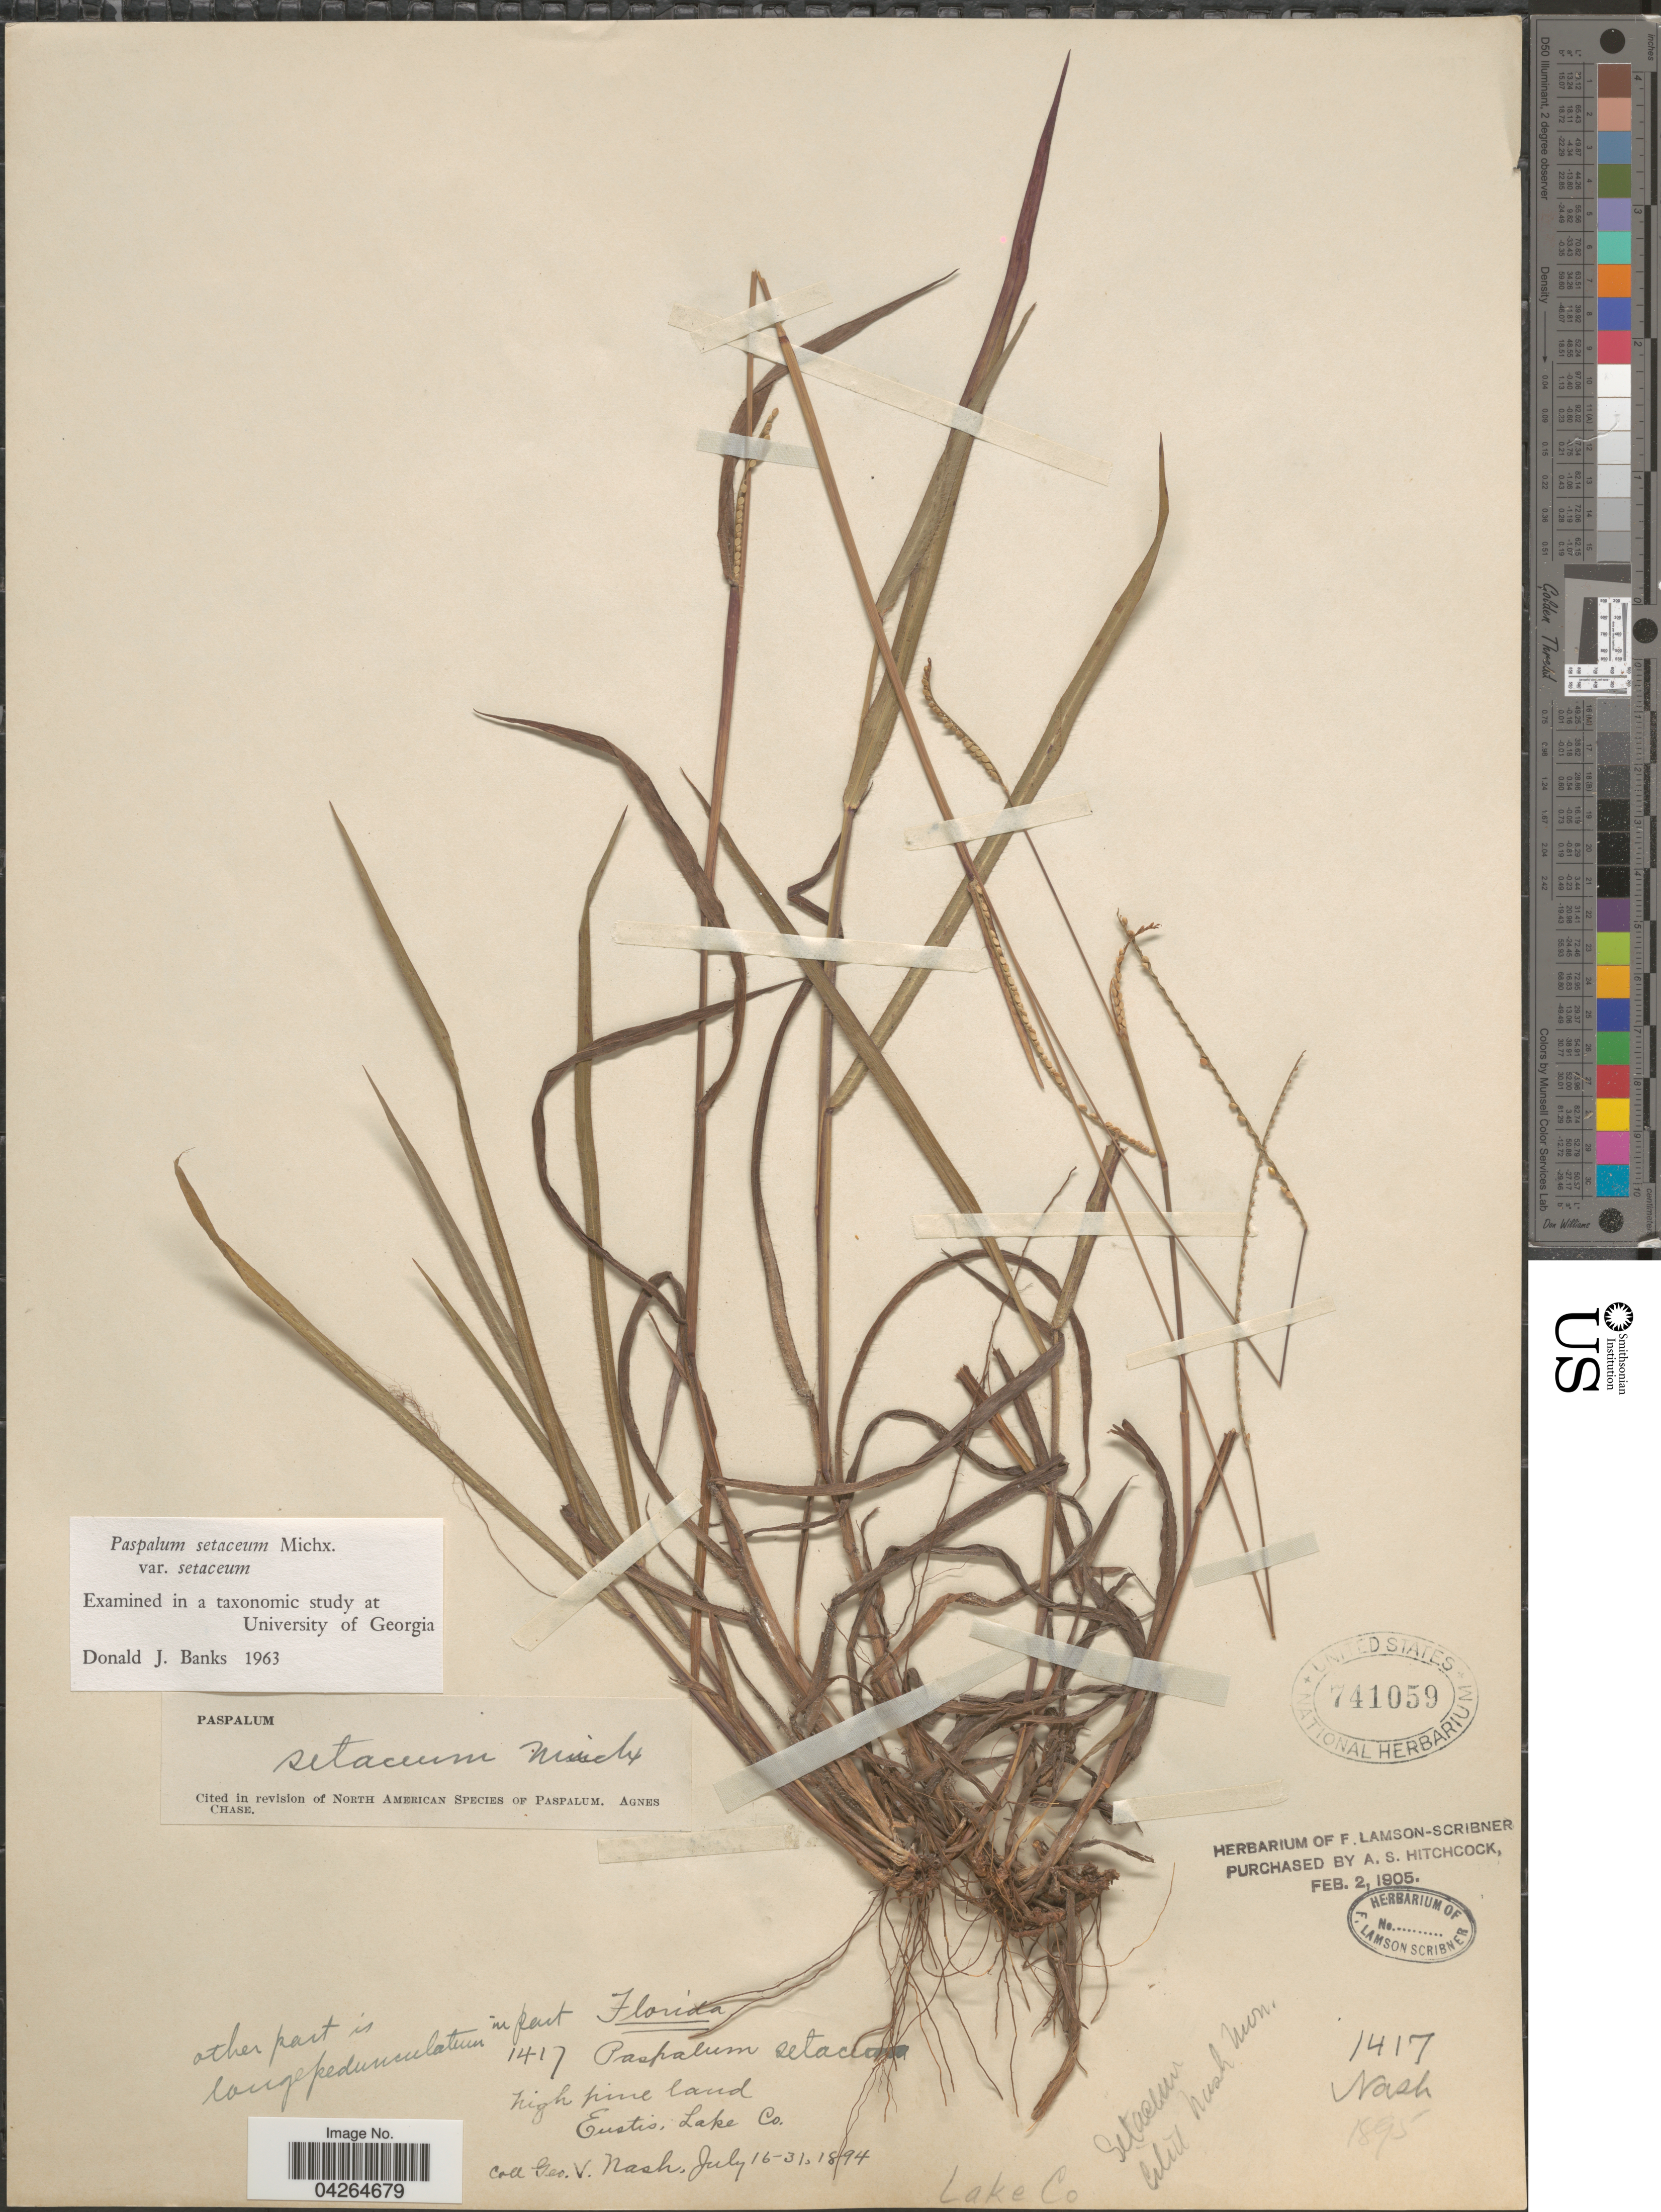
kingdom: Plantae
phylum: Tracheophyta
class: Liliopsida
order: Poales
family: Poaceae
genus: Paspalum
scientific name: Paspalum setaceum var. setaceum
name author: Michx.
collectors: G. V. Nash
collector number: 1417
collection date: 1894-07-16/1894-07-31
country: United States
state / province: Florida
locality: Eustis, Lake Co.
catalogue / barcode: US 741059